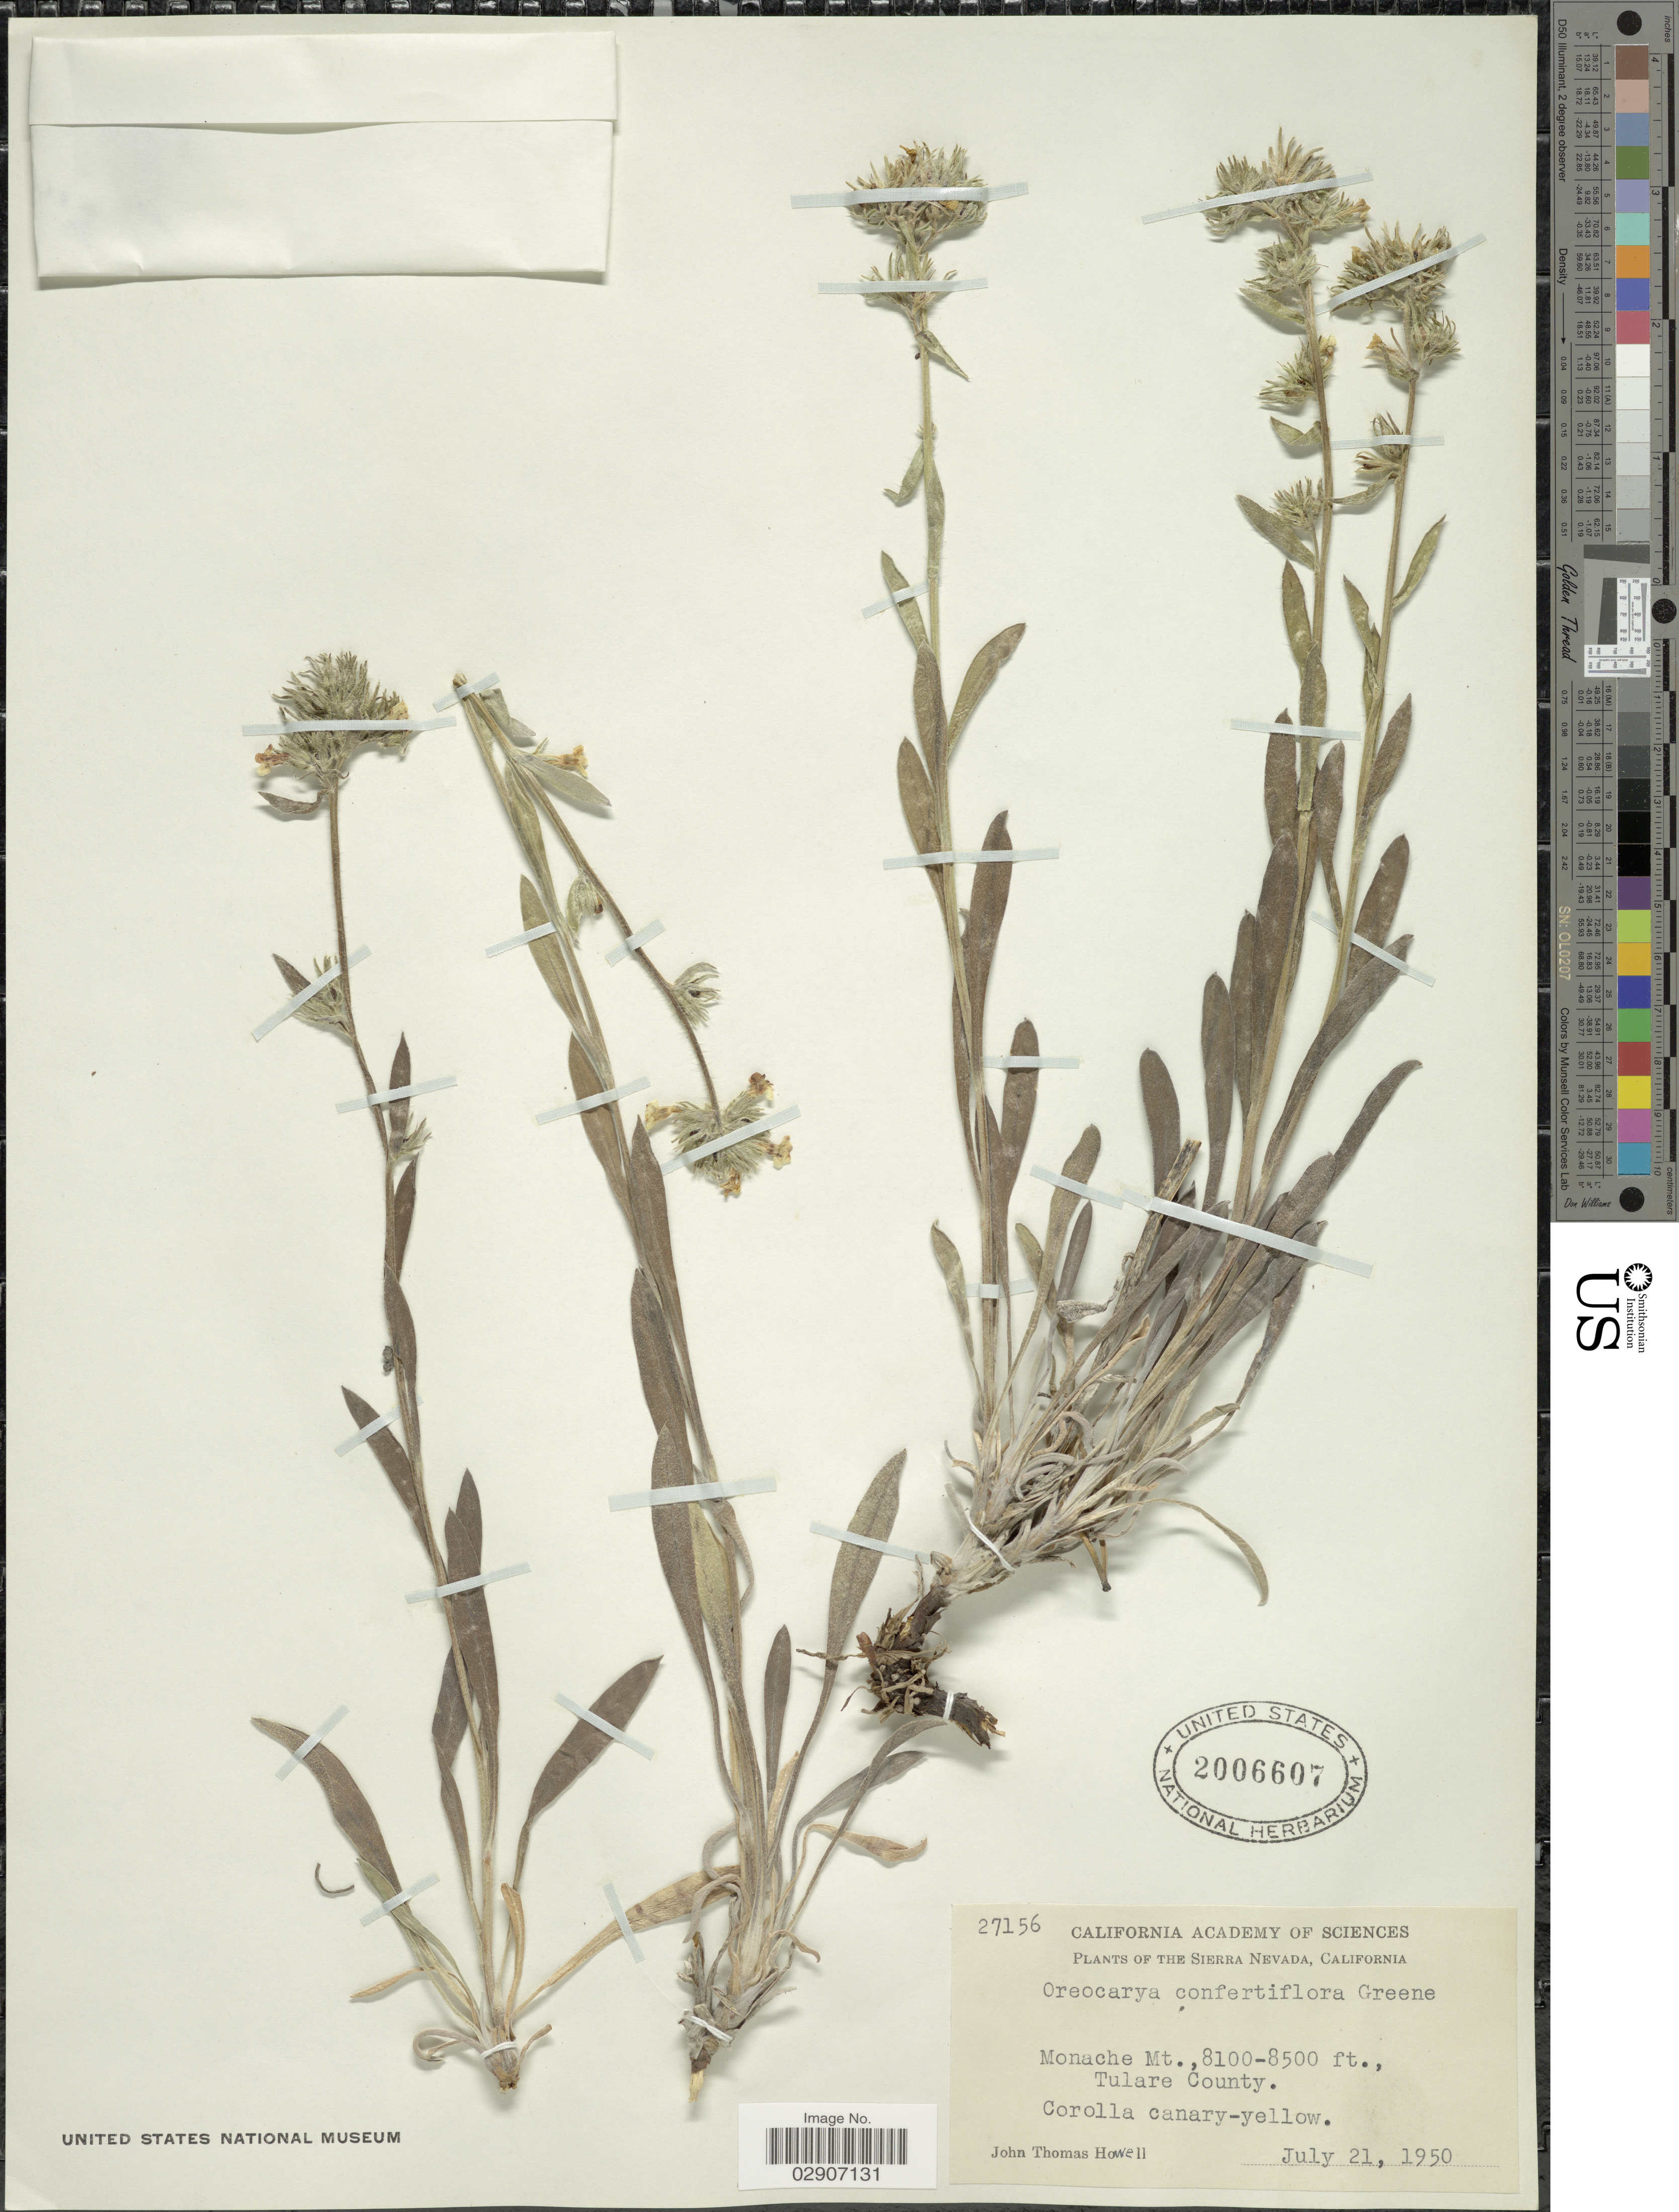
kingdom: Plantae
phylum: Tracheophyta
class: Magnoliopsida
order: Boraginales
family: Boraginaceae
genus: Cryptantha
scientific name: Cryptantha confertiflora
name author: (Greene) Payson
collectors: J. T. Howell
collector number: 27156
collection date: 1950-07-21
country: United States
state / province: California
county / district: Tulare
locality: The Sierra Nevada. Monache Mt. Tulare County.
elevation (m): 2469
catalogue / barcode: US 2006607